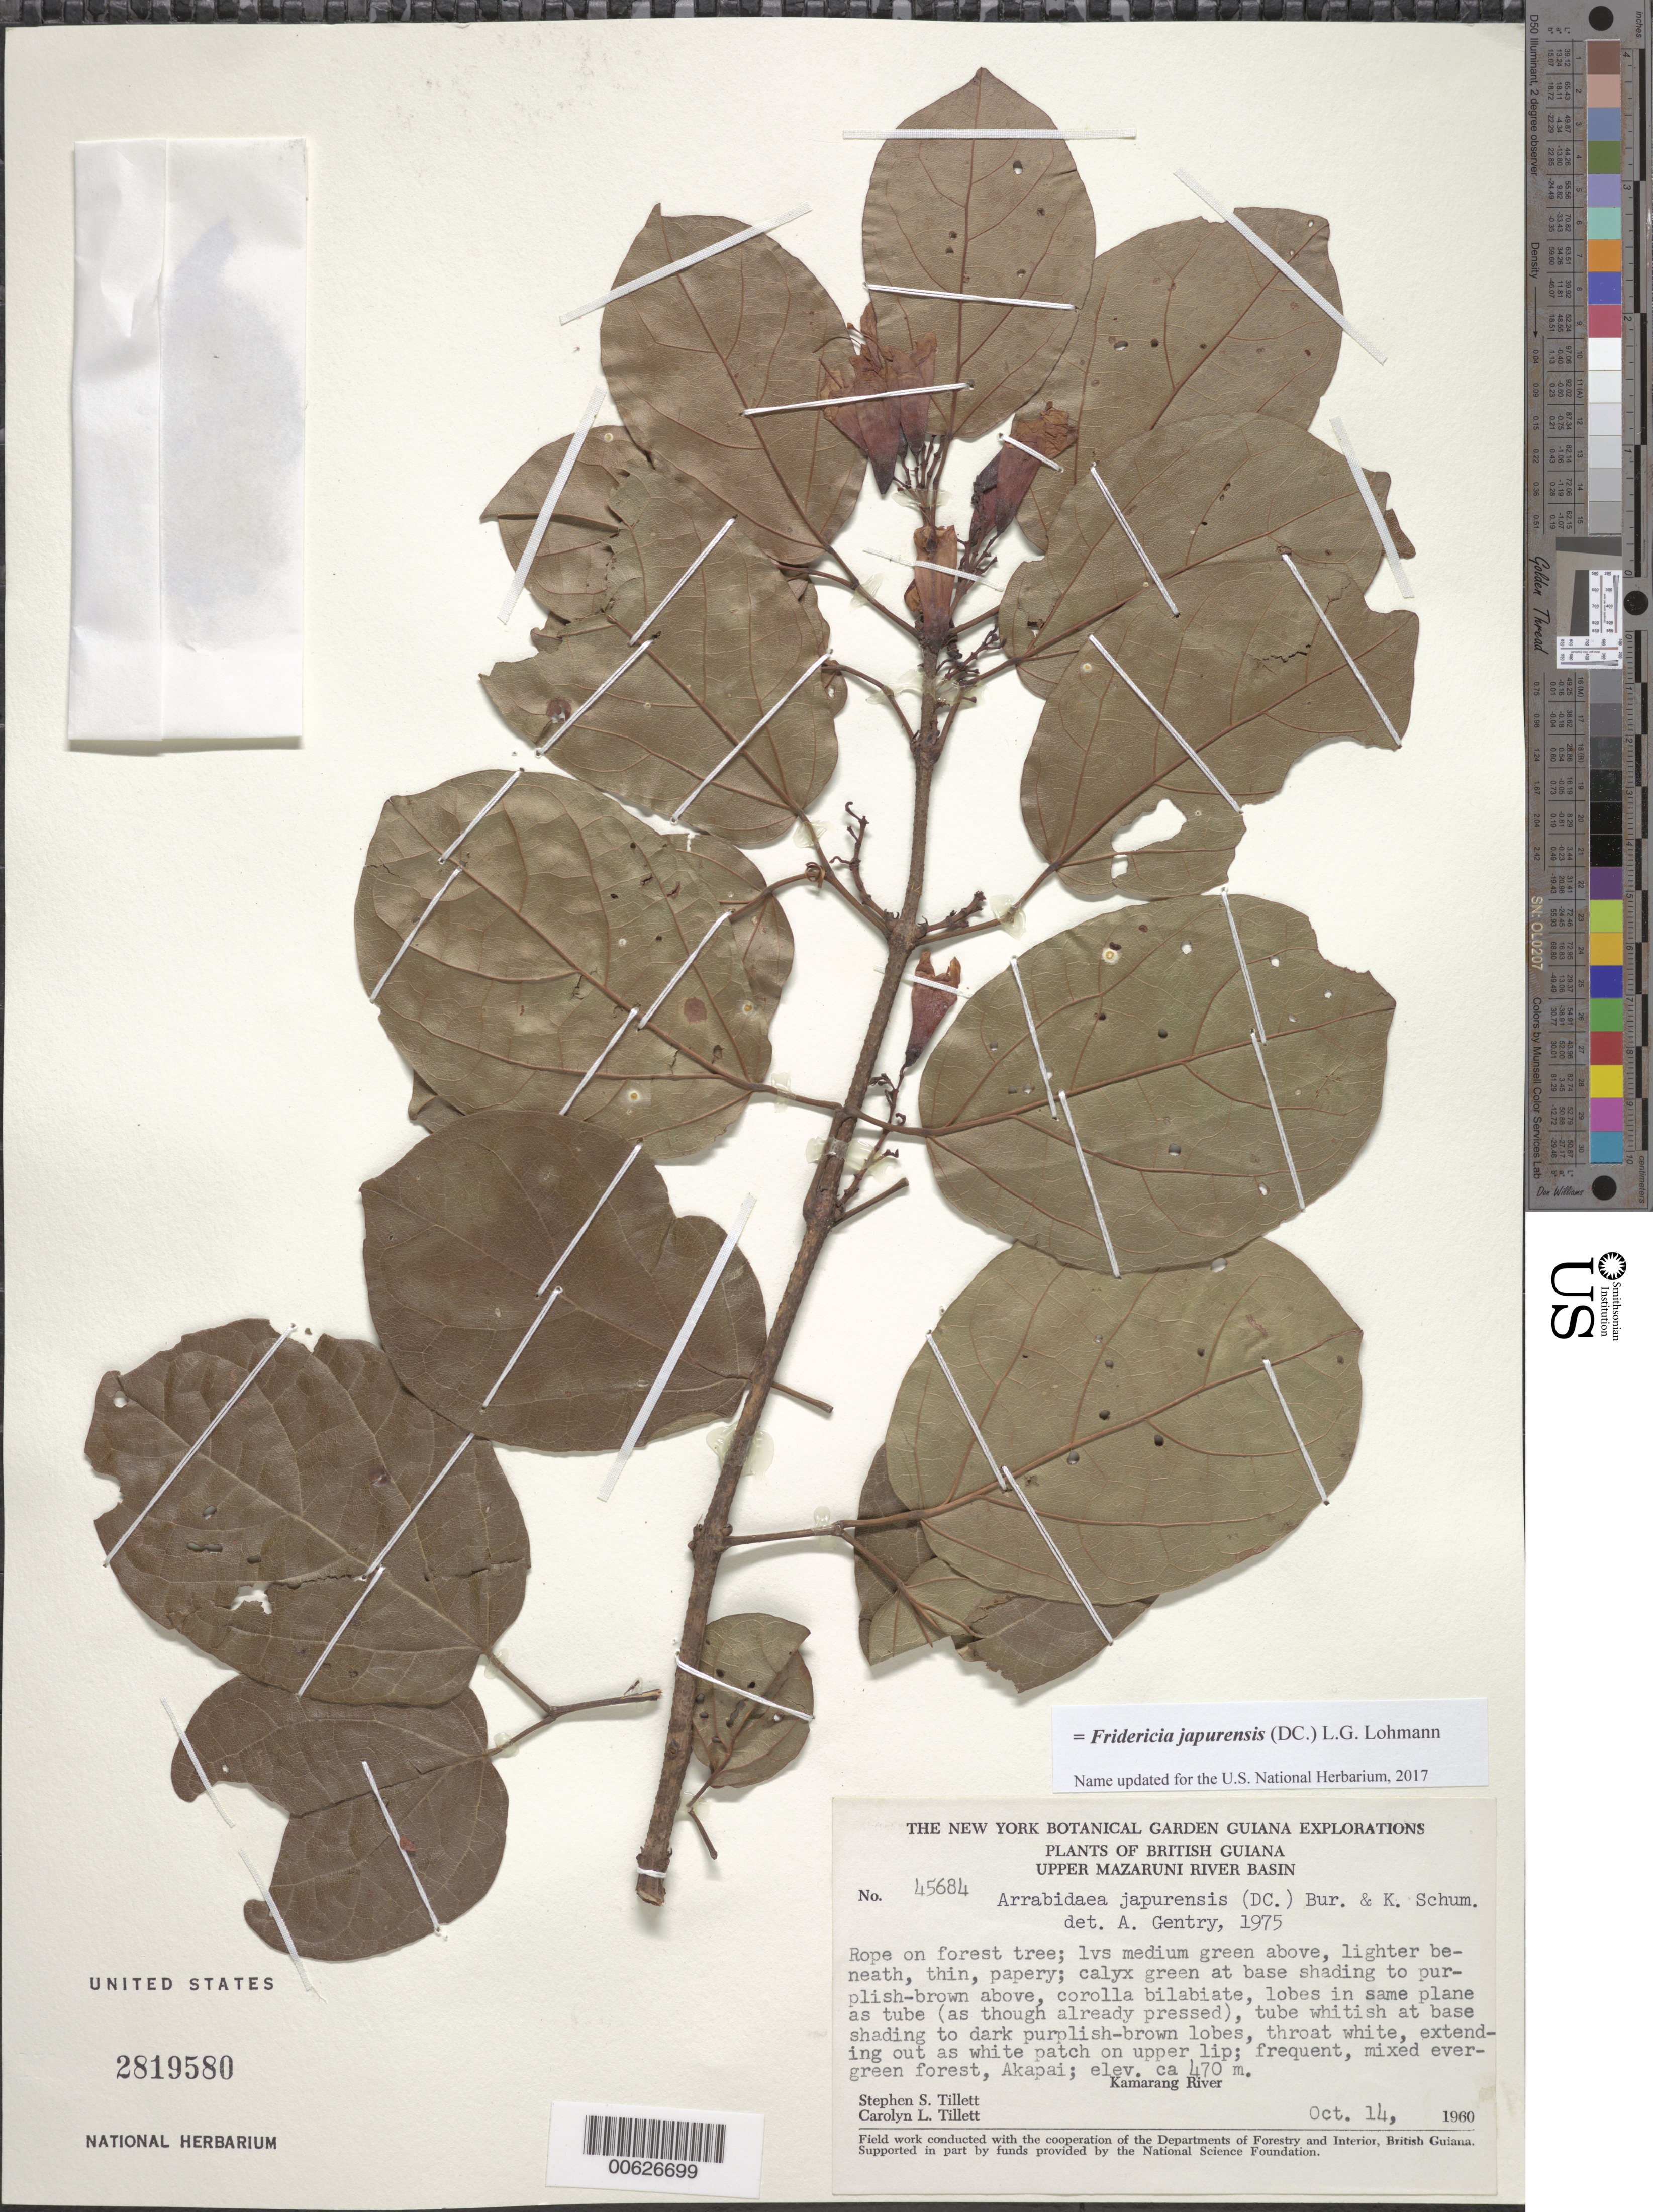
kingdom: Plantae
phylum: Tracheophyta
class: Magnoliopsida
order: Lamiales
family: Bignoniaceae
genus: Fridericia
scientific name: Fridericia japurensis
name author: (DC.) L.G. Lohmann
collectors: S. S. Tillett, C. L. Tillett & R. Boyan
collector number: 45684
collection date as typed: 14-Oct-60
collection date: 1960-10-14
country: Guyana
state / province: Cuyuni-Mazaruni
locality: Akapai, Kamarang R., Upper Mazaruni River Basin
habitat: Mixed evergreen forest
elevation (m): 470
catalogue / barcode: US 2819580